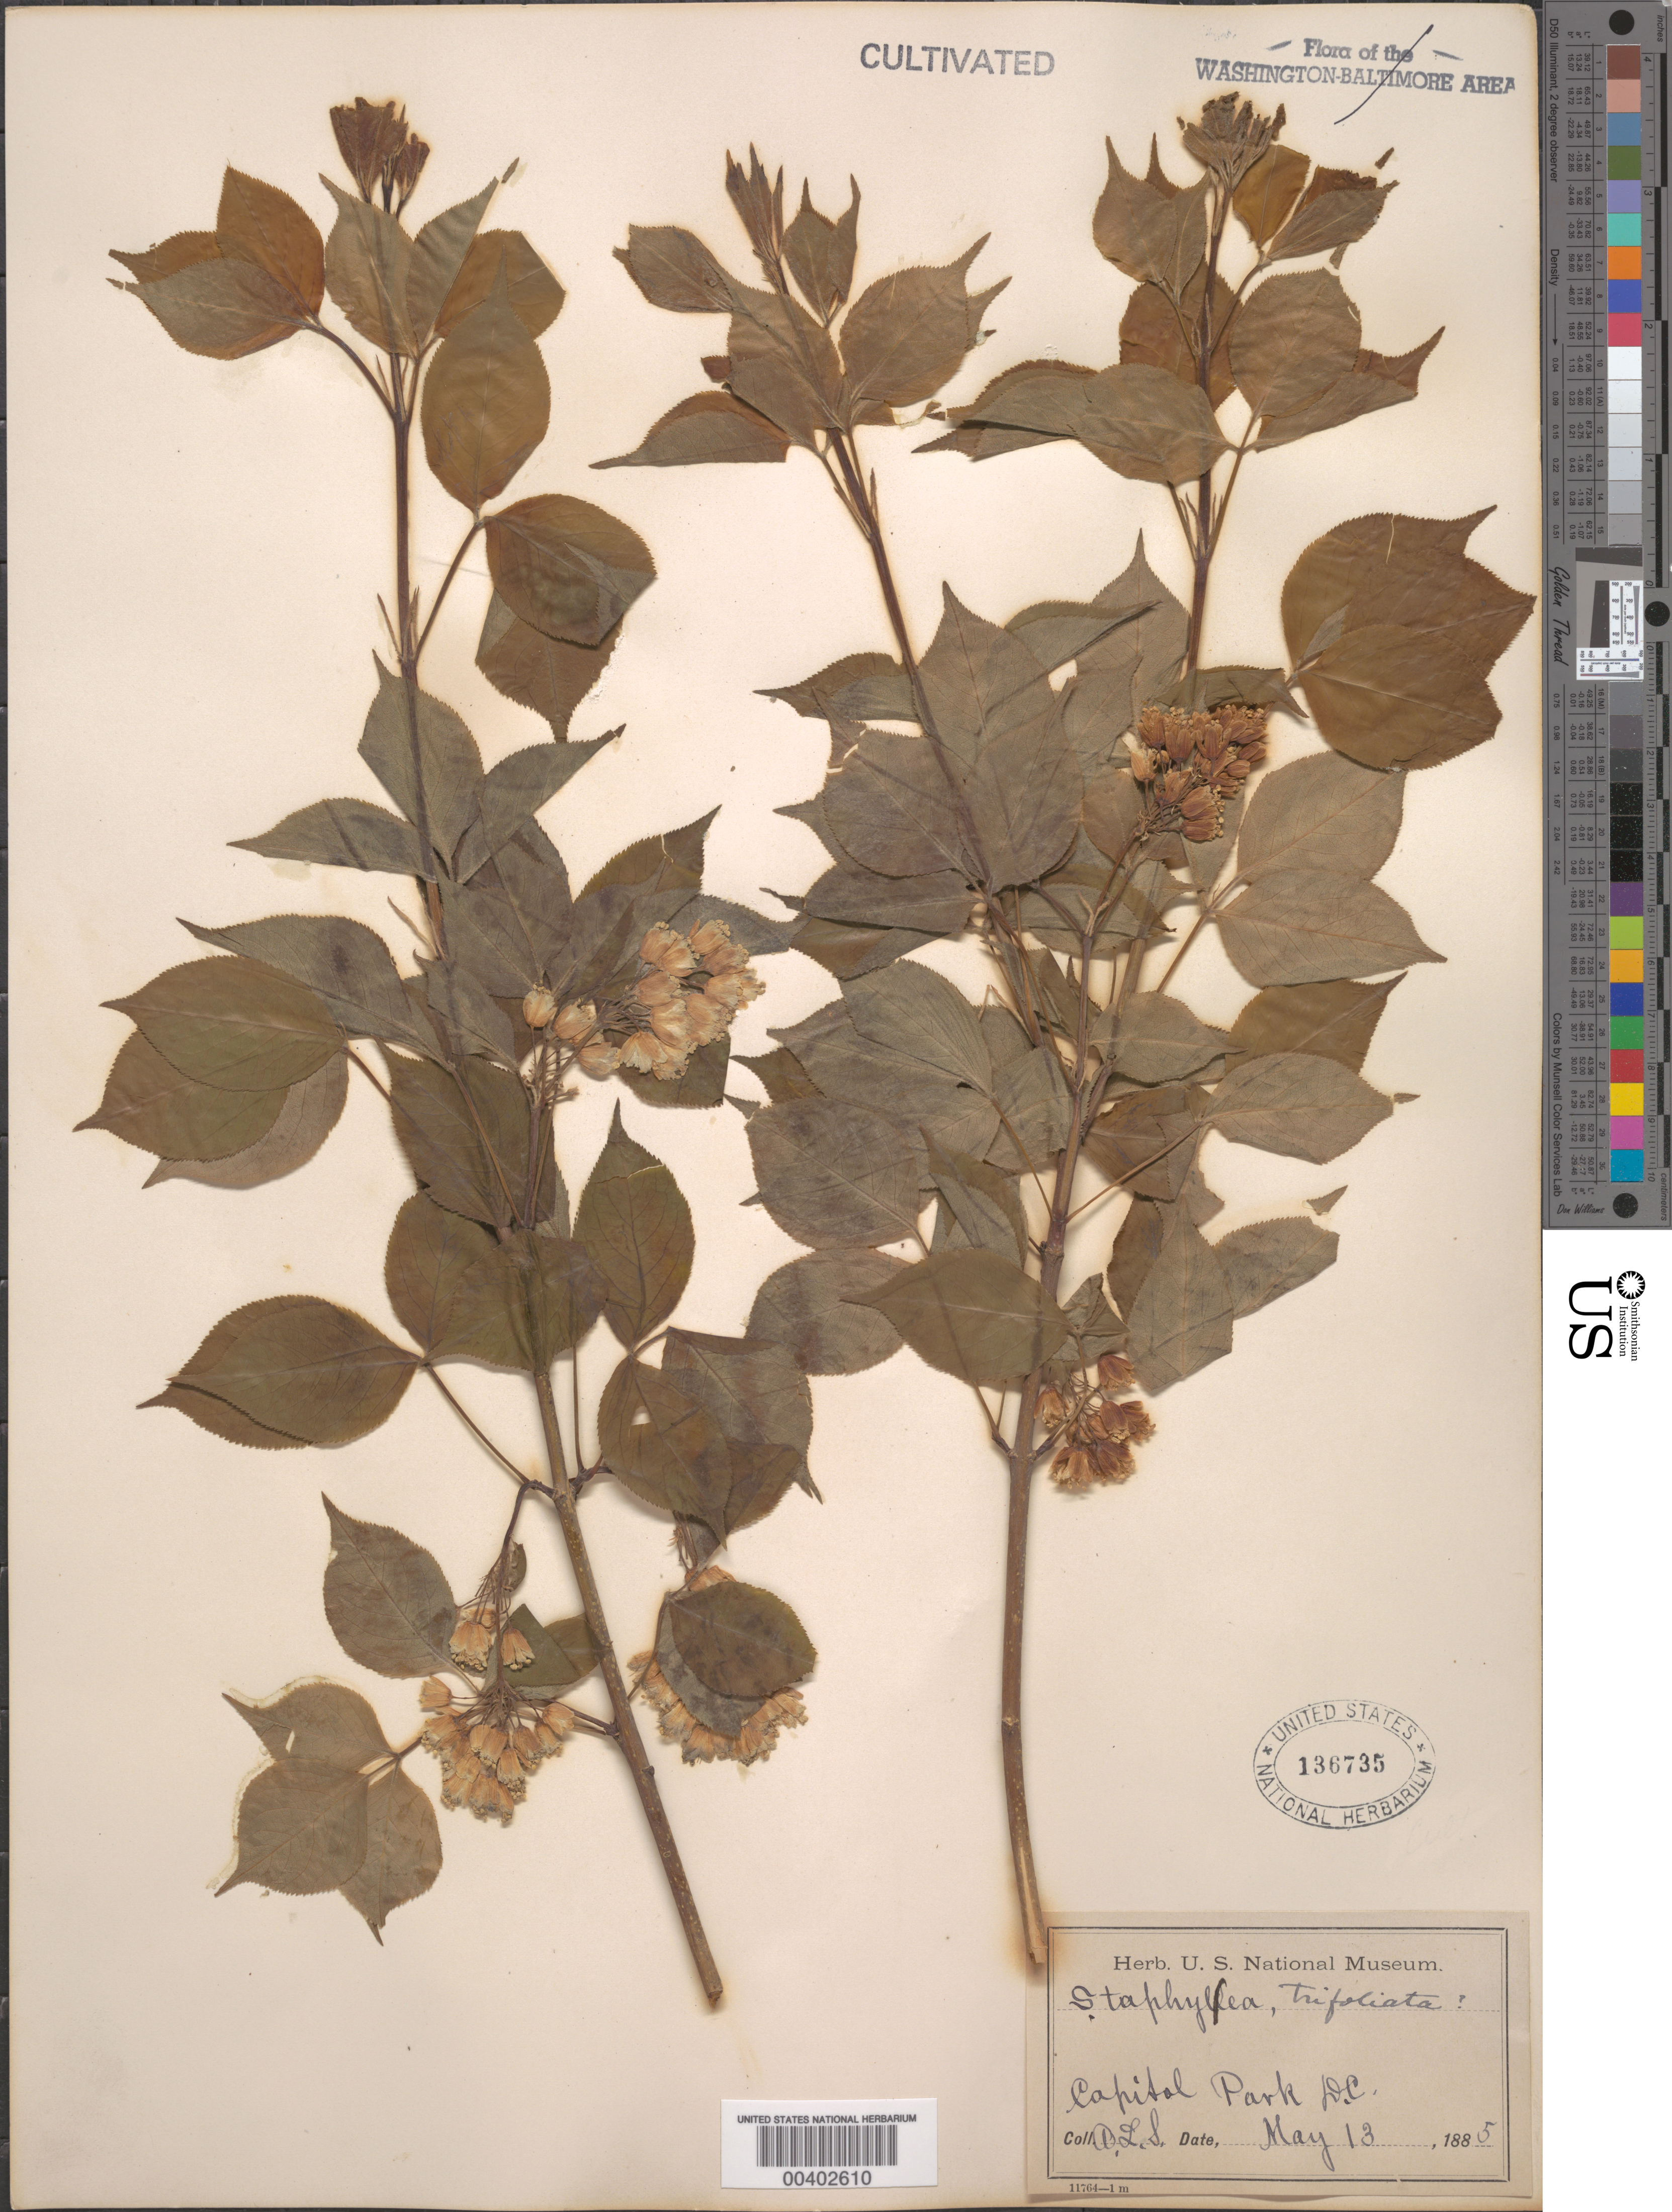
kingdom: Plantae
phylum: Tracheophyta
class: Magnoliopsida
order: Crossosomatales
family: Staphyleaceae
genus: Staphylea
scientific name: Staphylea trifolia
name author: L.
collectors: A. L. Sheldon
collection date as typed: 13 May 1885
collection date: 1885-05-13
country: United States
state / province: District of Columbia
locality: Capitol Park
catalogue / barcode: US 136735